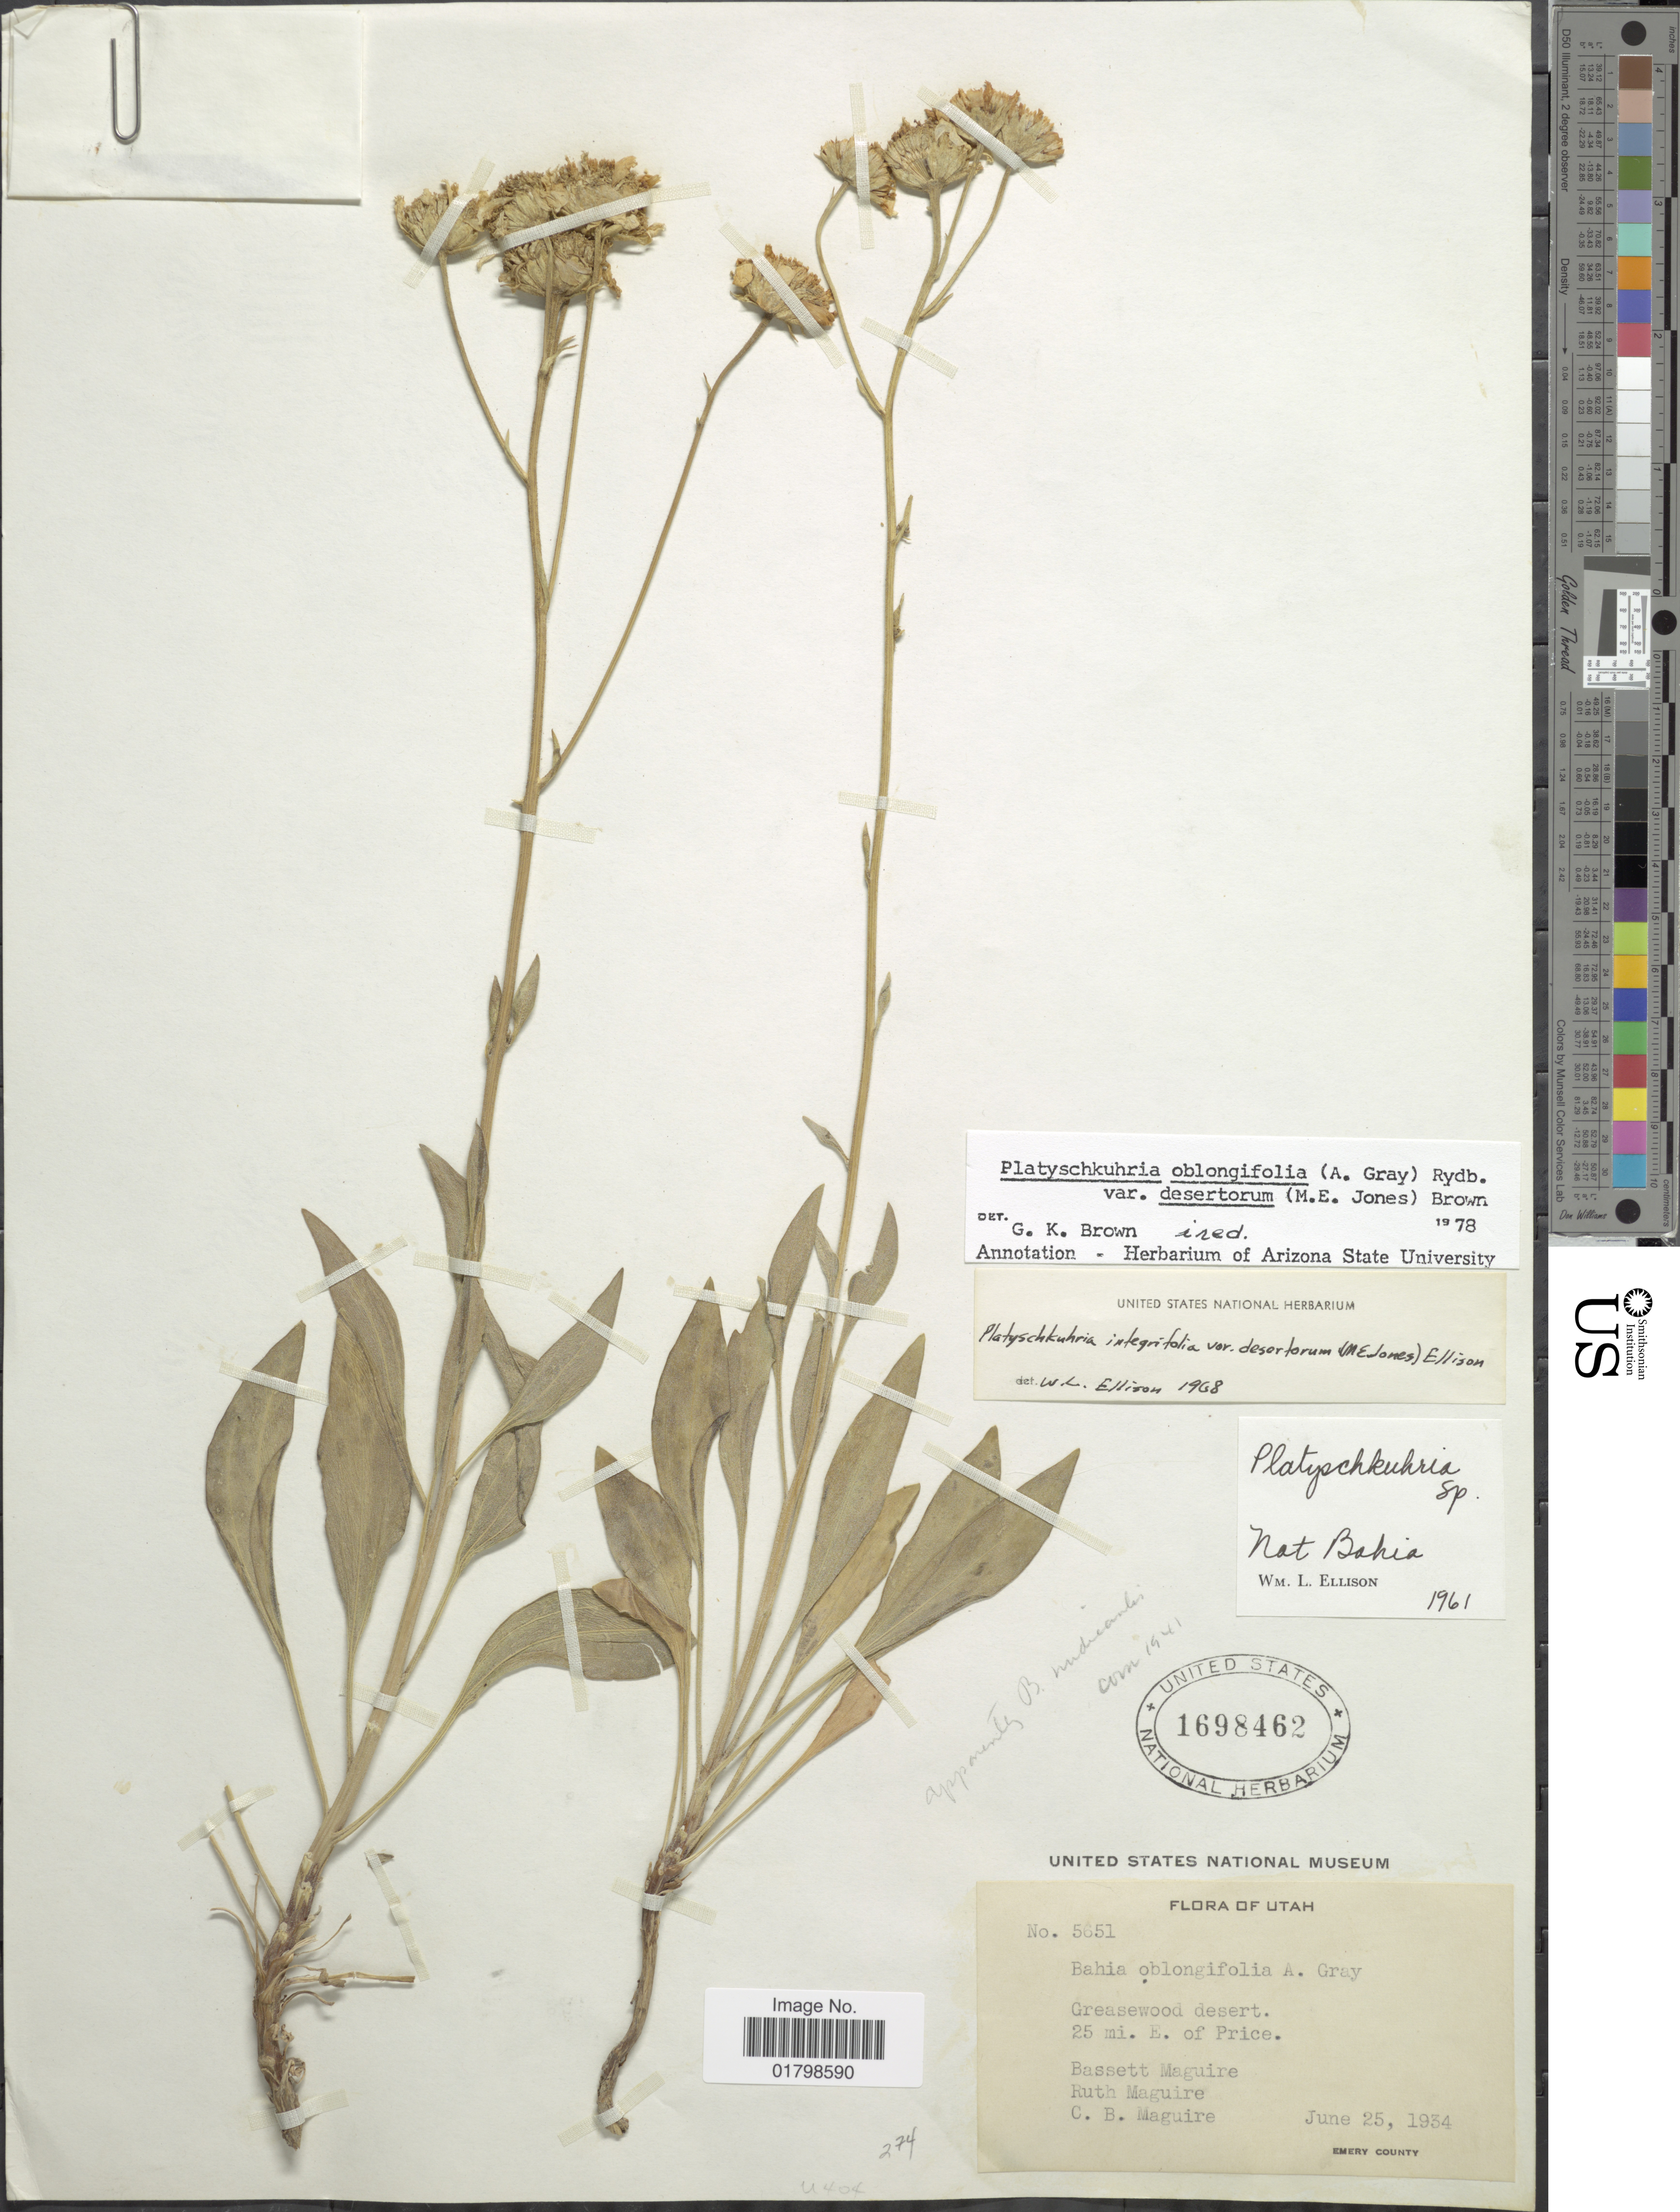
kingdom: Plantae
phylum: Tracheophyta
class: Magnoliopsida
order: Asterales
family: Asteraceae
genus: Platyschkuhria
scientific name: Platyschkuhria oblongifolia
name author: (A. Gray) Rydb.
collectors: B. Maguire, R. R. Maguire & C. Maguire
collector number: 5651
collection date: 1934-06-25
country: United States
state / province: Utah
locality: Greasewood desert, 25 mi. E. of Price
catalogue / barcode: US 1698462